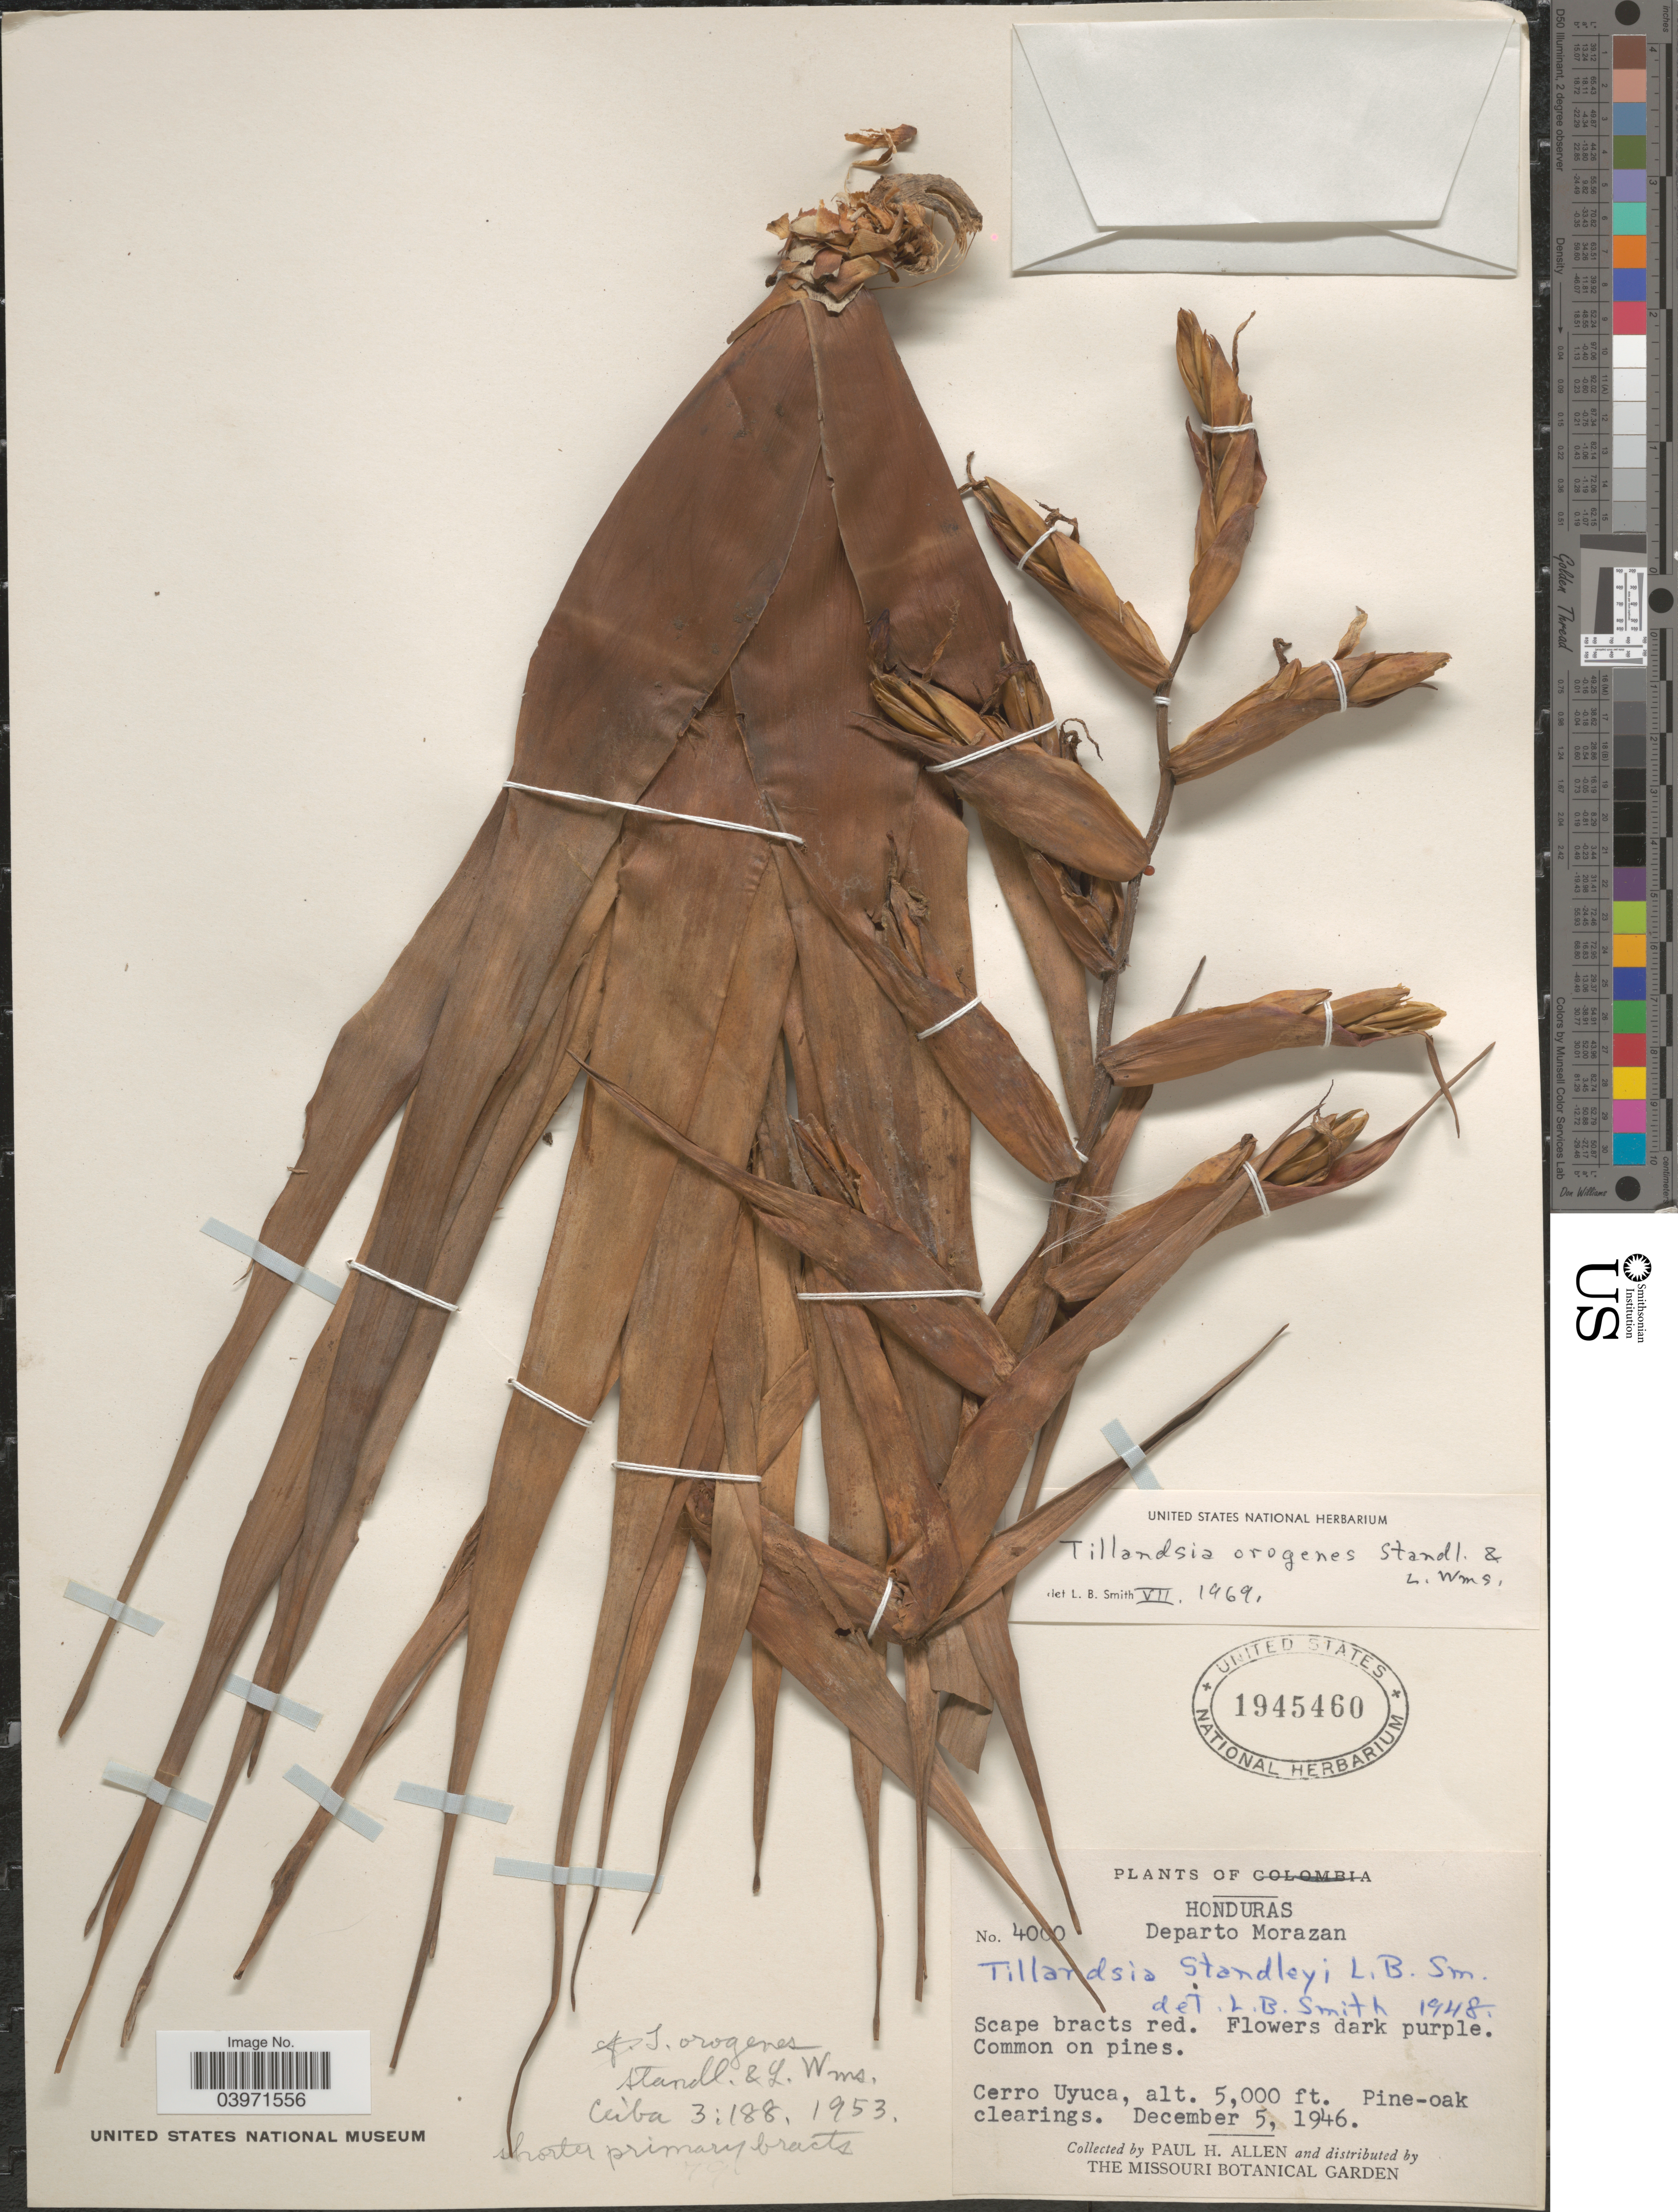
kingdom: Plantae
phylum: Tracheophyta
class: Liliopsida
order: Poales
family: Bromeliaceae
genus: Tillandsia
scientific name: Tillandsia orogenes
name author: Standl. & L.O. Williams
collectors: P. H. Allen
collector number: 4000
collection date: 1946-12-05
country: Honduras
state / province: Fco. Morazán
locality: Departo Morazan. Cerro Uyuca.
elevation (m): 1524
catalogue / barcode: US 1945460